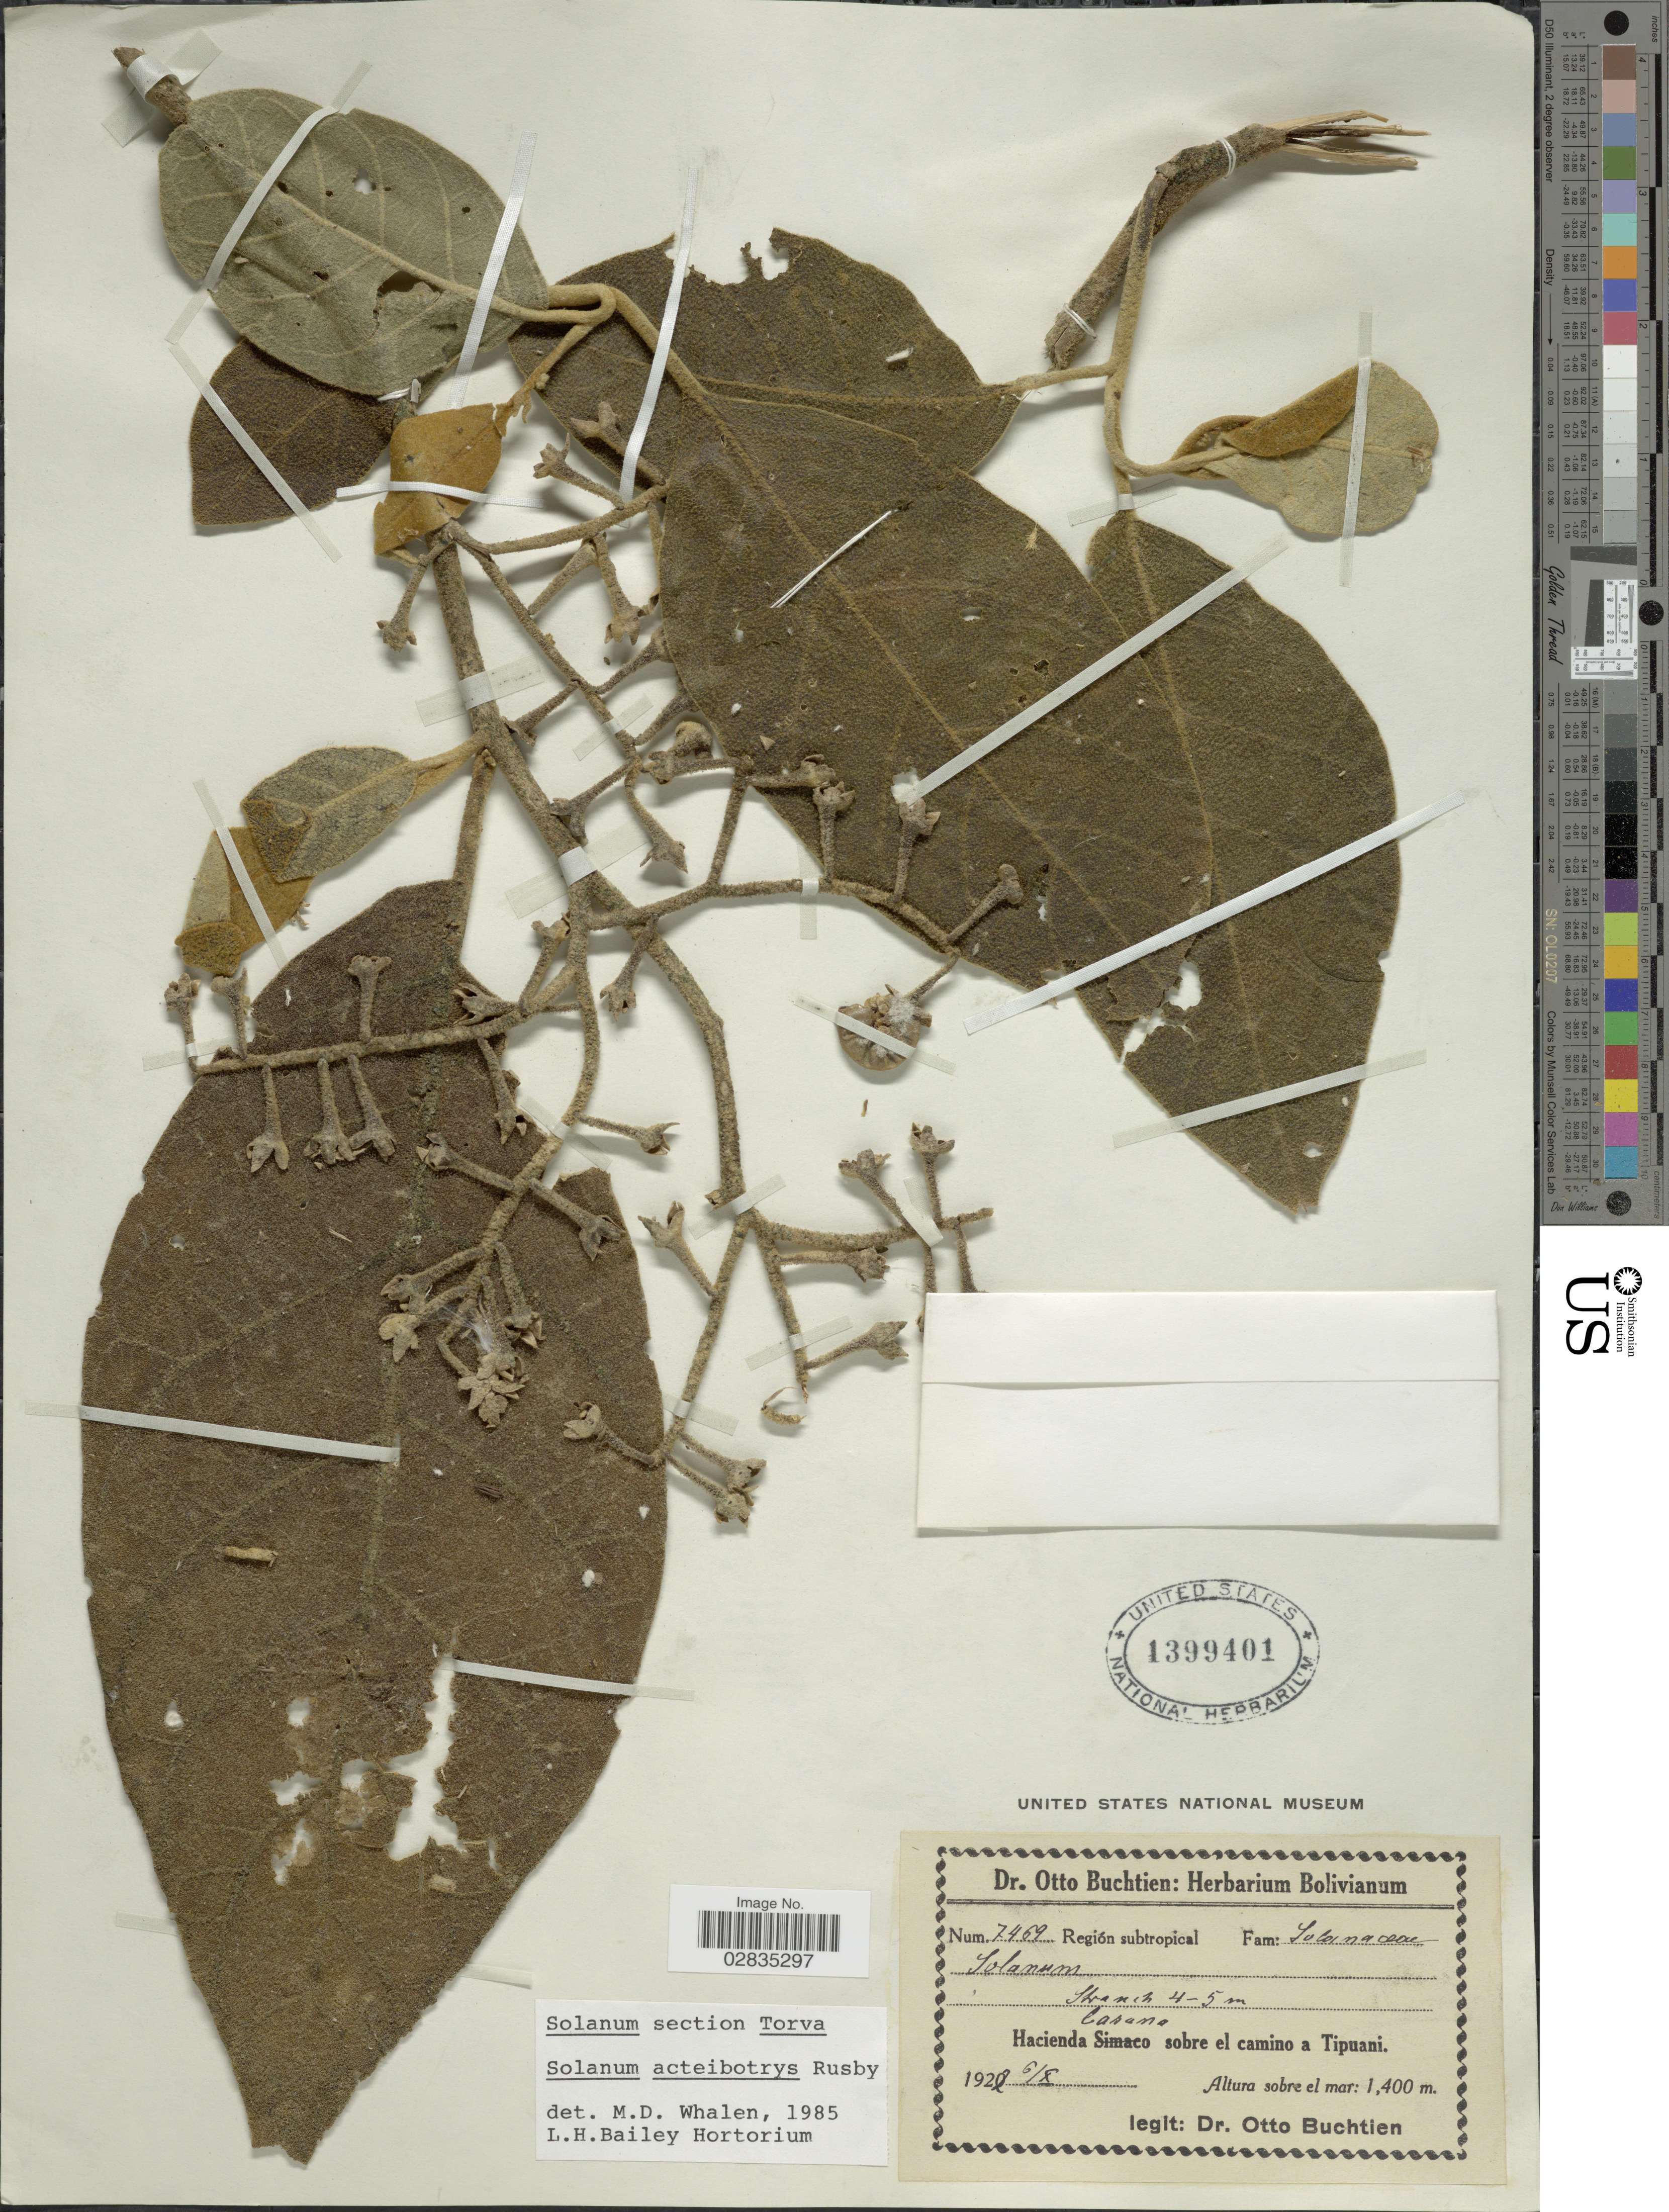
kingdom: Plantae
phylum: Tracheophyta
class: Magnoliopsida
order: Solanales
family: Solanaceae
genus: Solanum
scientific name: Solanum actaeabotrys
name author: Rusby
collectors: O. Buchtien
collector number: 7469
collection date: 1922-10-06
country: Bolivia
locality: Región subtropical. Hacienda Casana sobre el camino a Tipuani.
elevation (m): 1400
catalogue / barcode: US 1399401